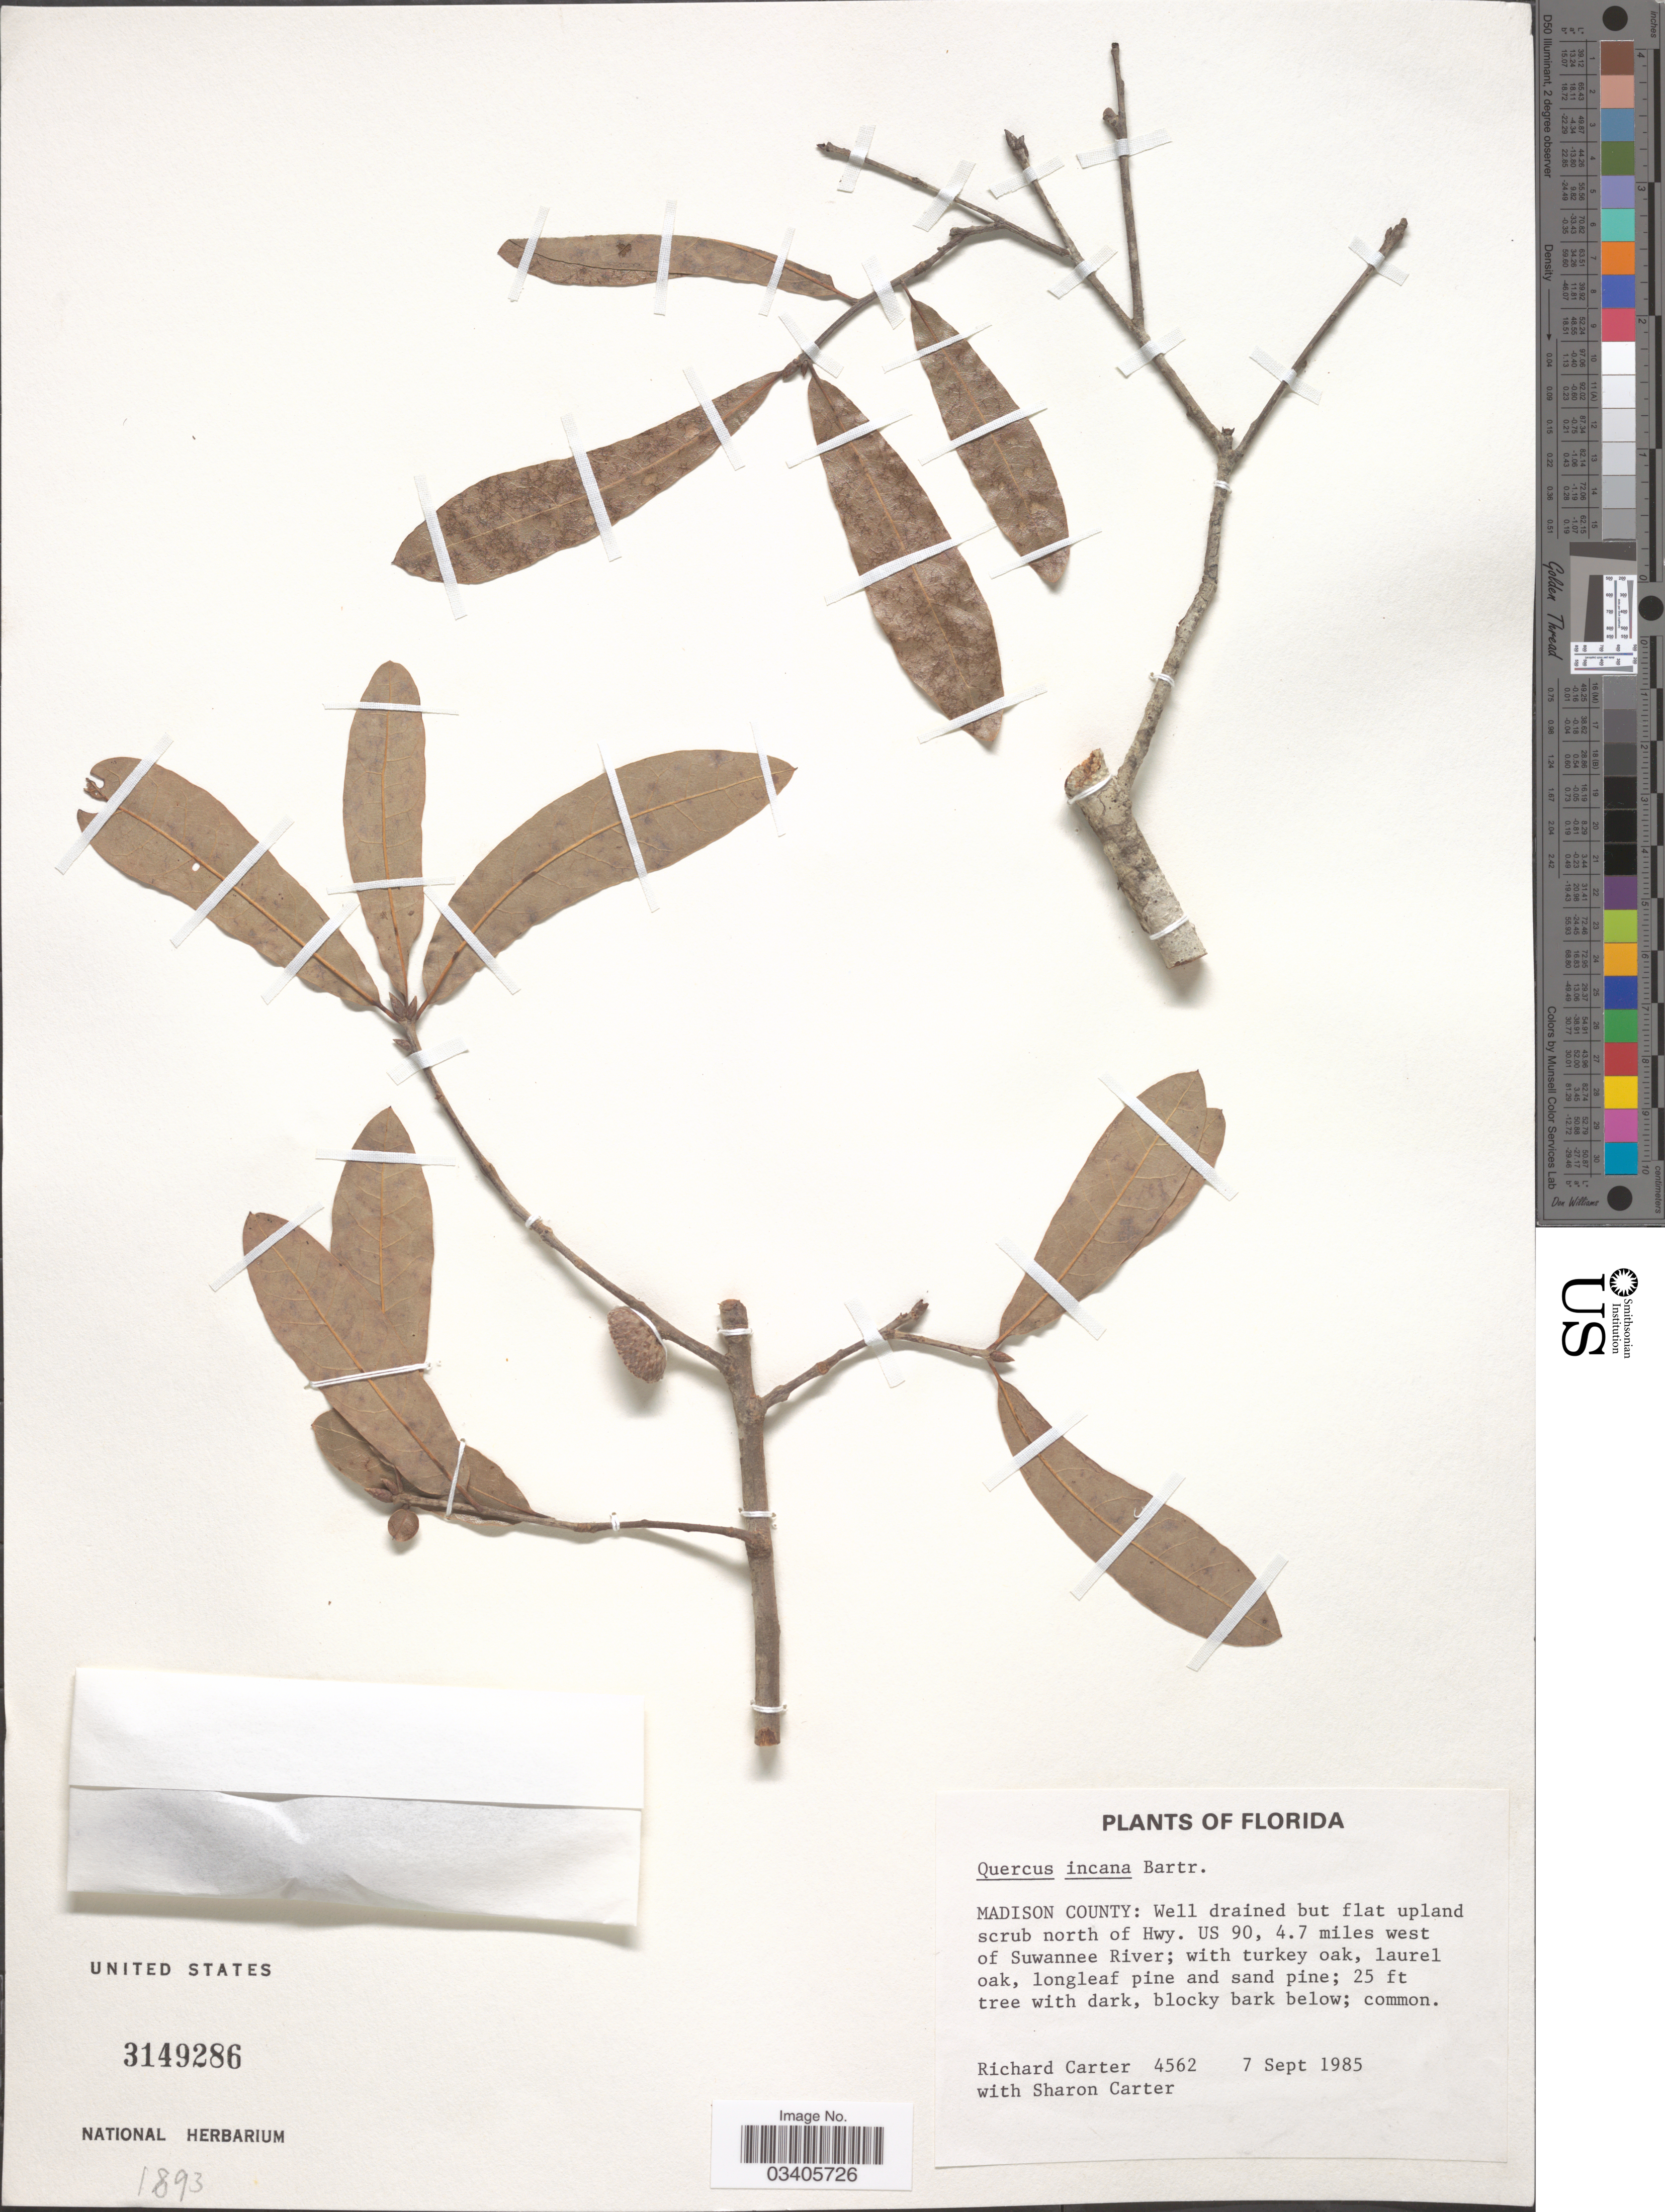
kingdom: Plantae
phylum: Tracheophyta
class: Magnoliopsida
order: Fagales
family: Fagaceae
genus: Quercus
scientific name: Quercus incana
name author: W. Bartram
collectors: R. Carter & S. Carter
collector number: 4562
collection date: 1985-09-07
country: United States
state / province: Florida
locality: Madison County: Well drained but flat upland scrub north of Hwy. US 90, 4.7 miles west of Suwannee River.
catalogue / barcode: US 3149286